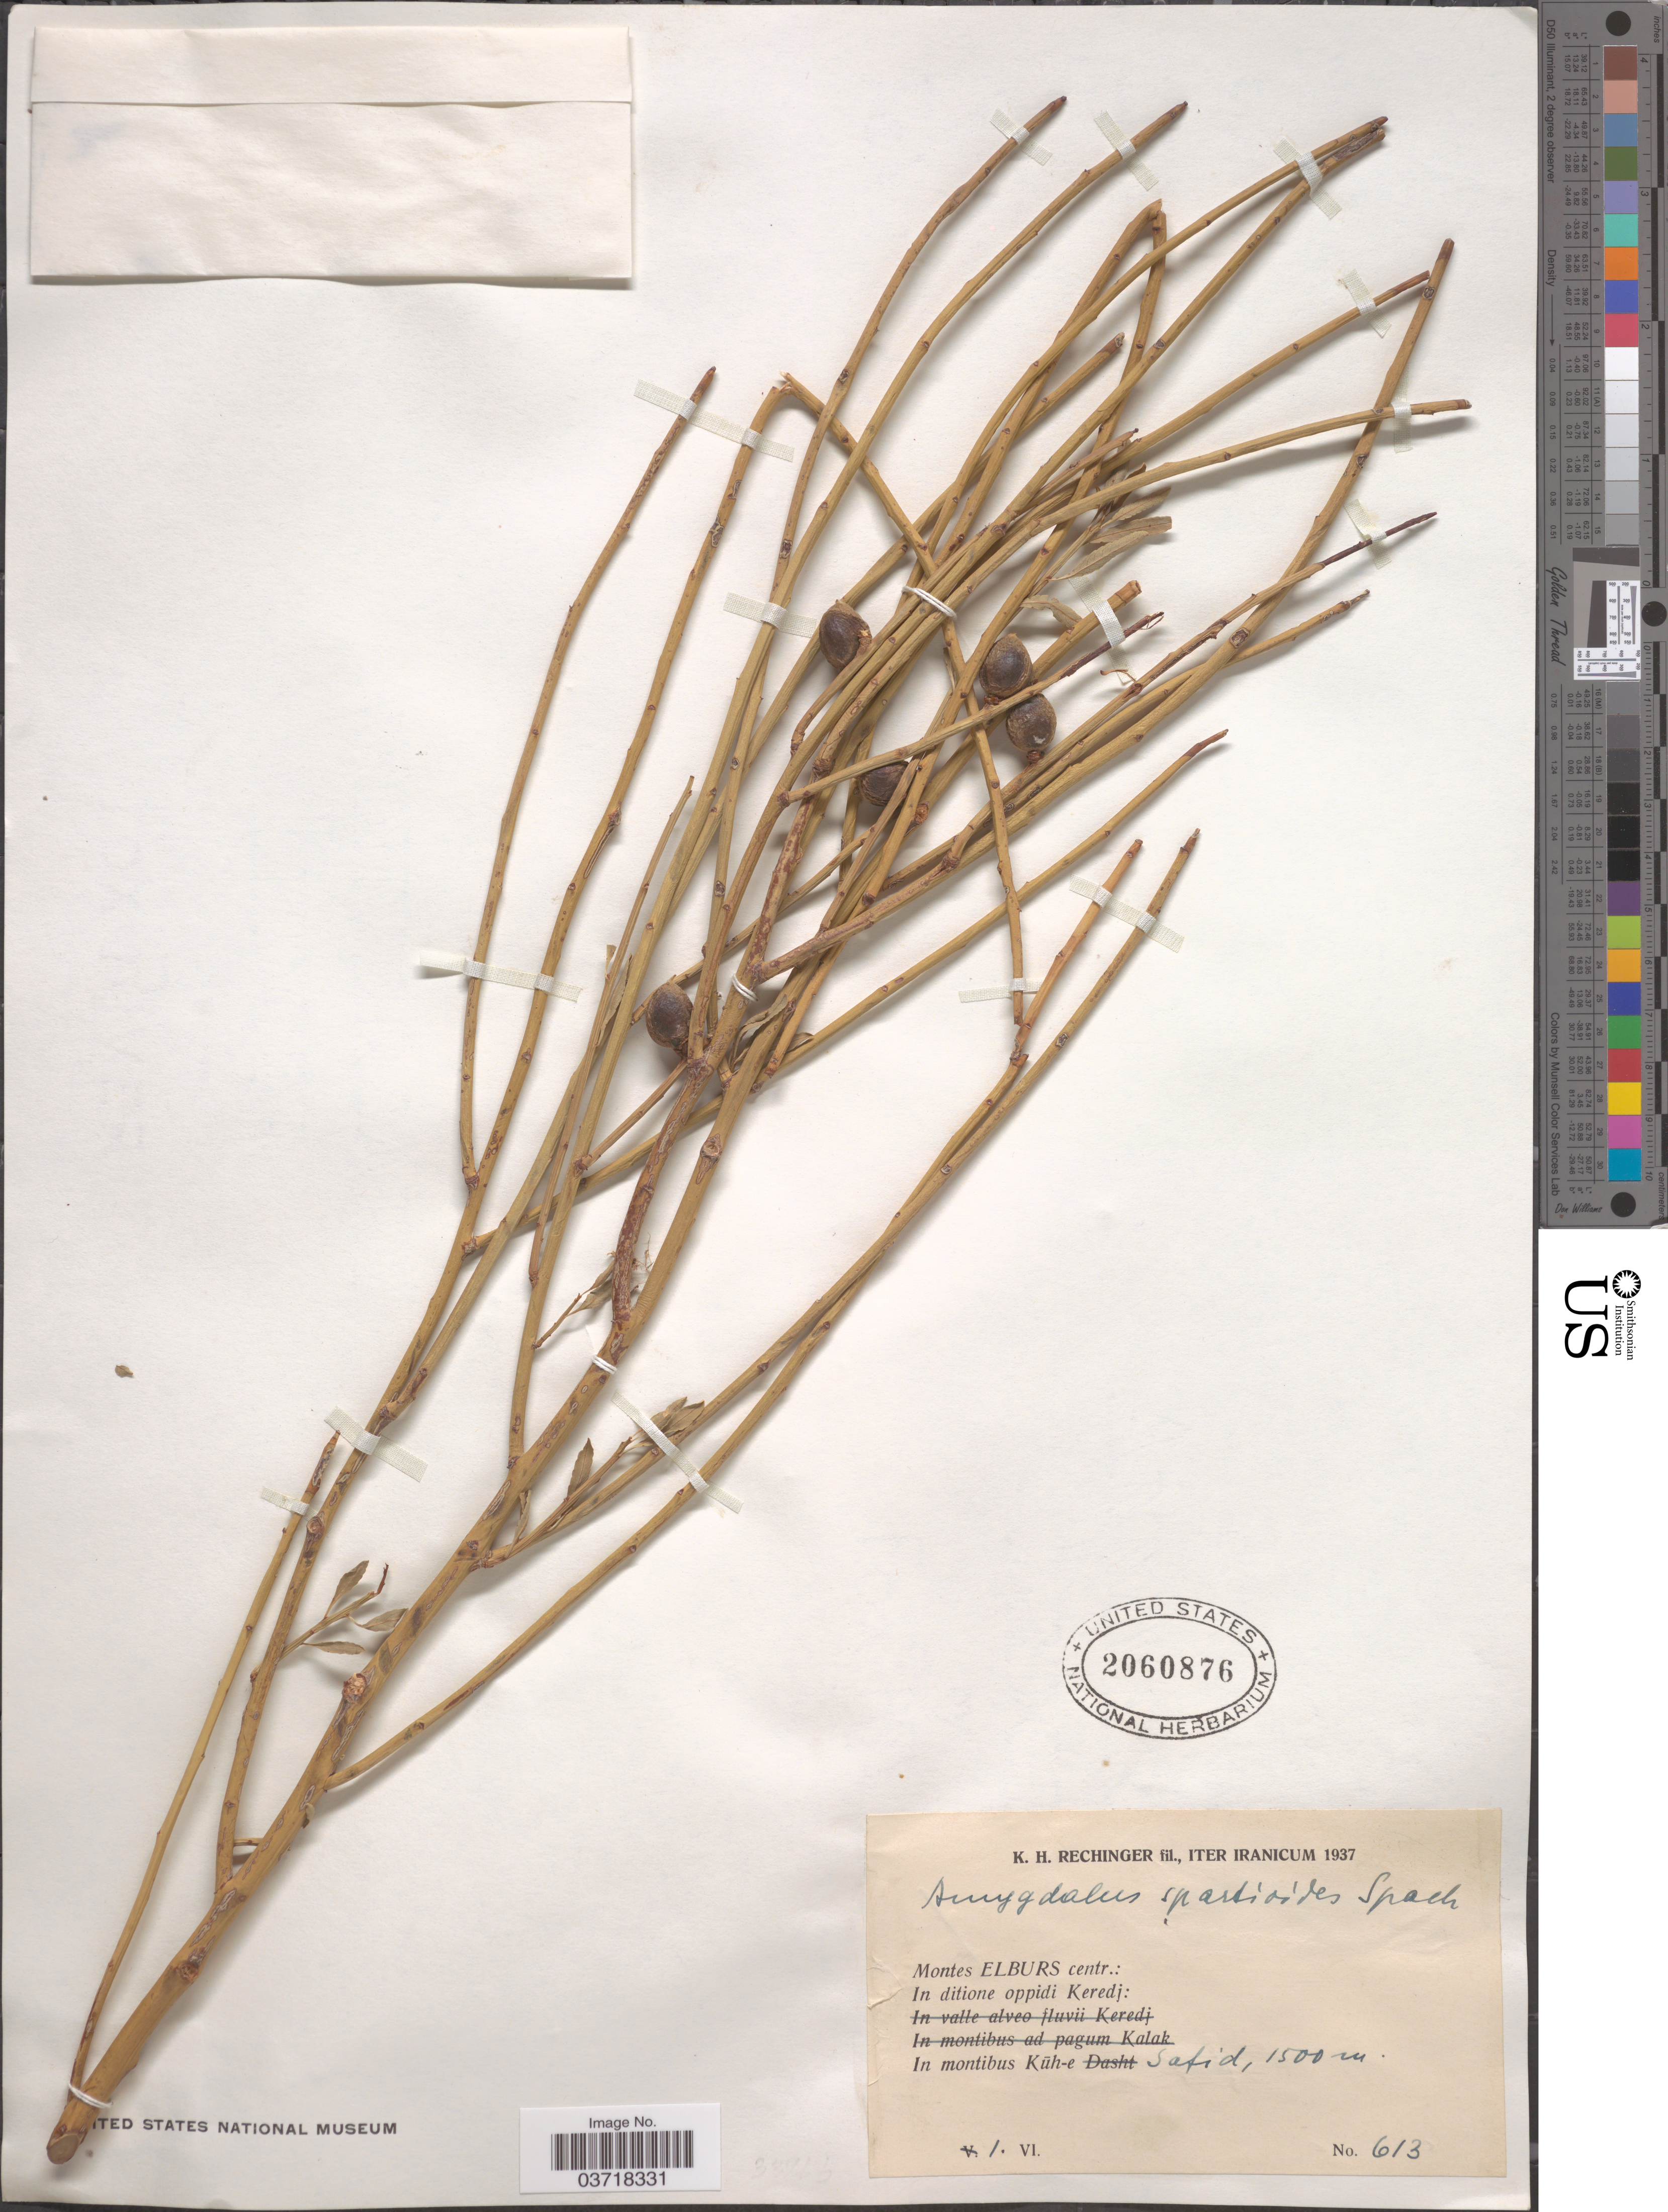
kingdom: Plantae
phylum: Tracheophyta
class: Magnoliopsida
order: Rosales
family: Rosaceae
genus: Prunus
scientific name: Prunus spartioides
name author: Schneider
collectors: K. H. Rechinger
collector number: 613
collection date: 1937-06-01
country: Iran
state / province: Alborz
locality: Montes Elburs centr.: In ditione oppidi Keredj: In montibus Kūh-e Safid.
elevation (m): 1500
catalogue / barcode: US 2060876